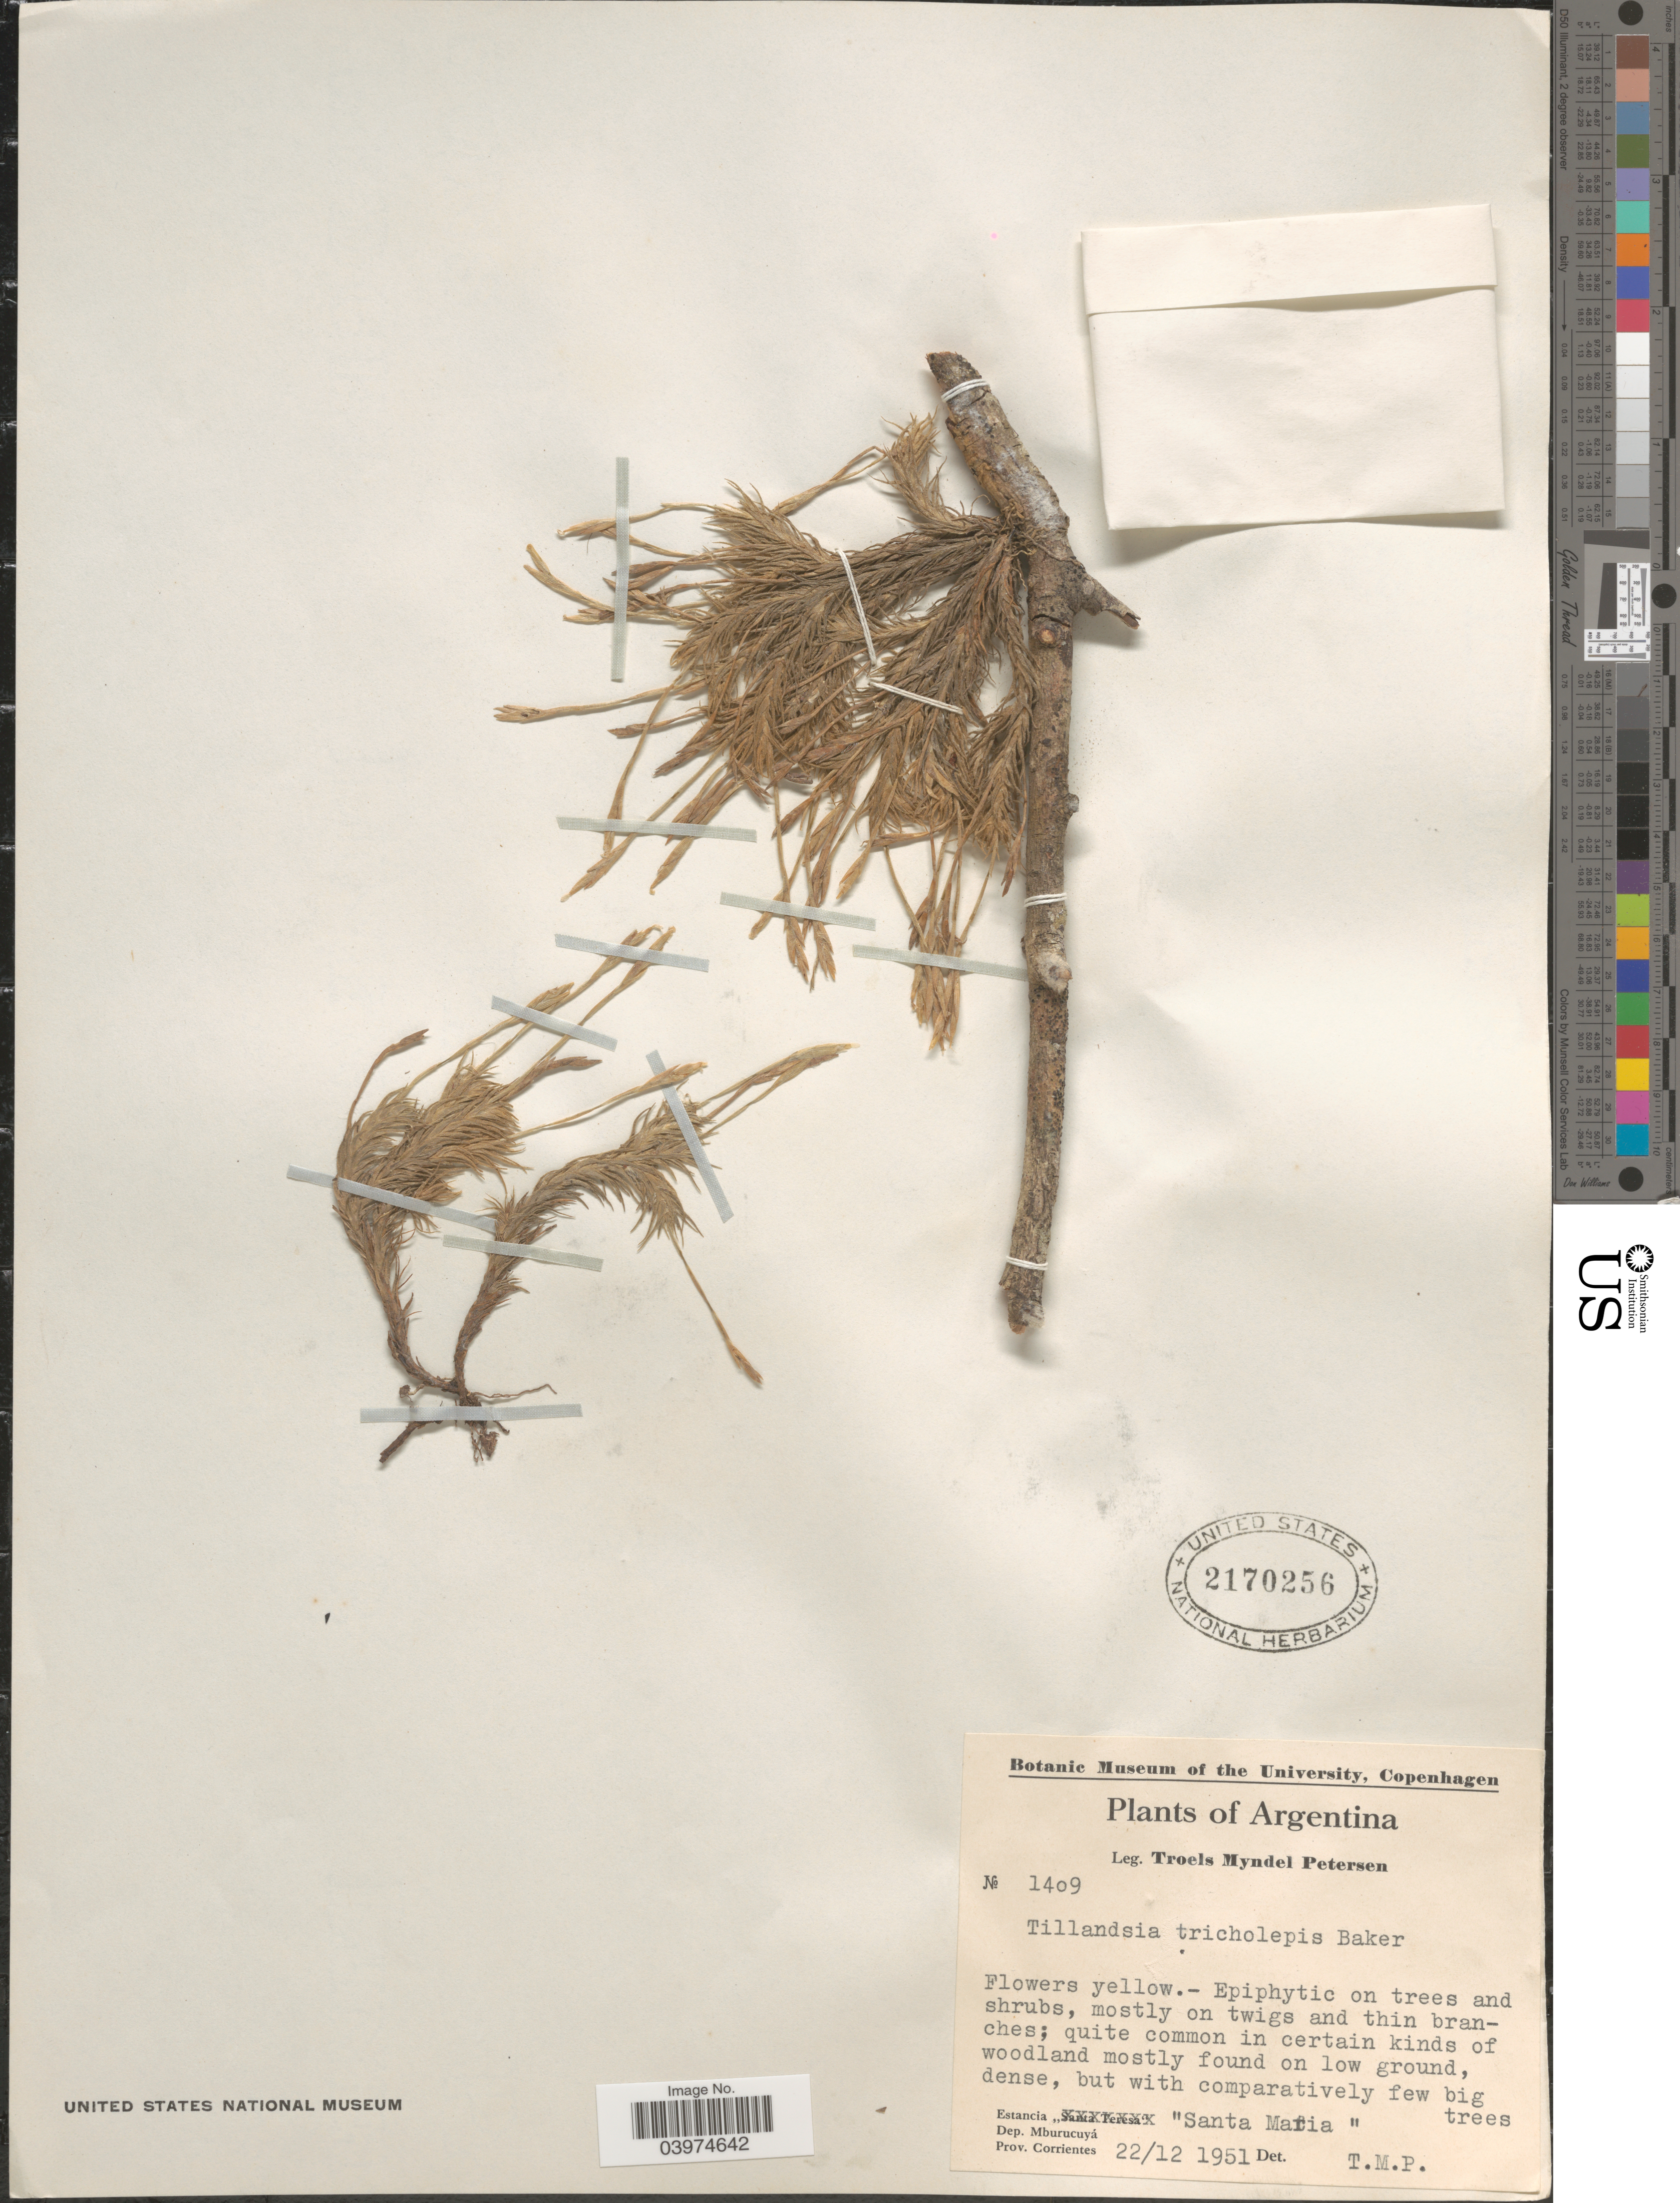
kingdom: Plantae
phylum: Tracheophyta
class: Liliopsida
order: Poales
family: Bromeliaceae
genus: Tillandsia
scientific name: Tillandsia tricholepis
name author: Baker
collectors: T. M. Petersen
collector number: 1409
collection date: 1951-12-22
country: Argentina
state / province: Corrientes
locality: Estancia "Santa Maria". Dep. Mburucuyá.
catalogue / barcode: US 2170256